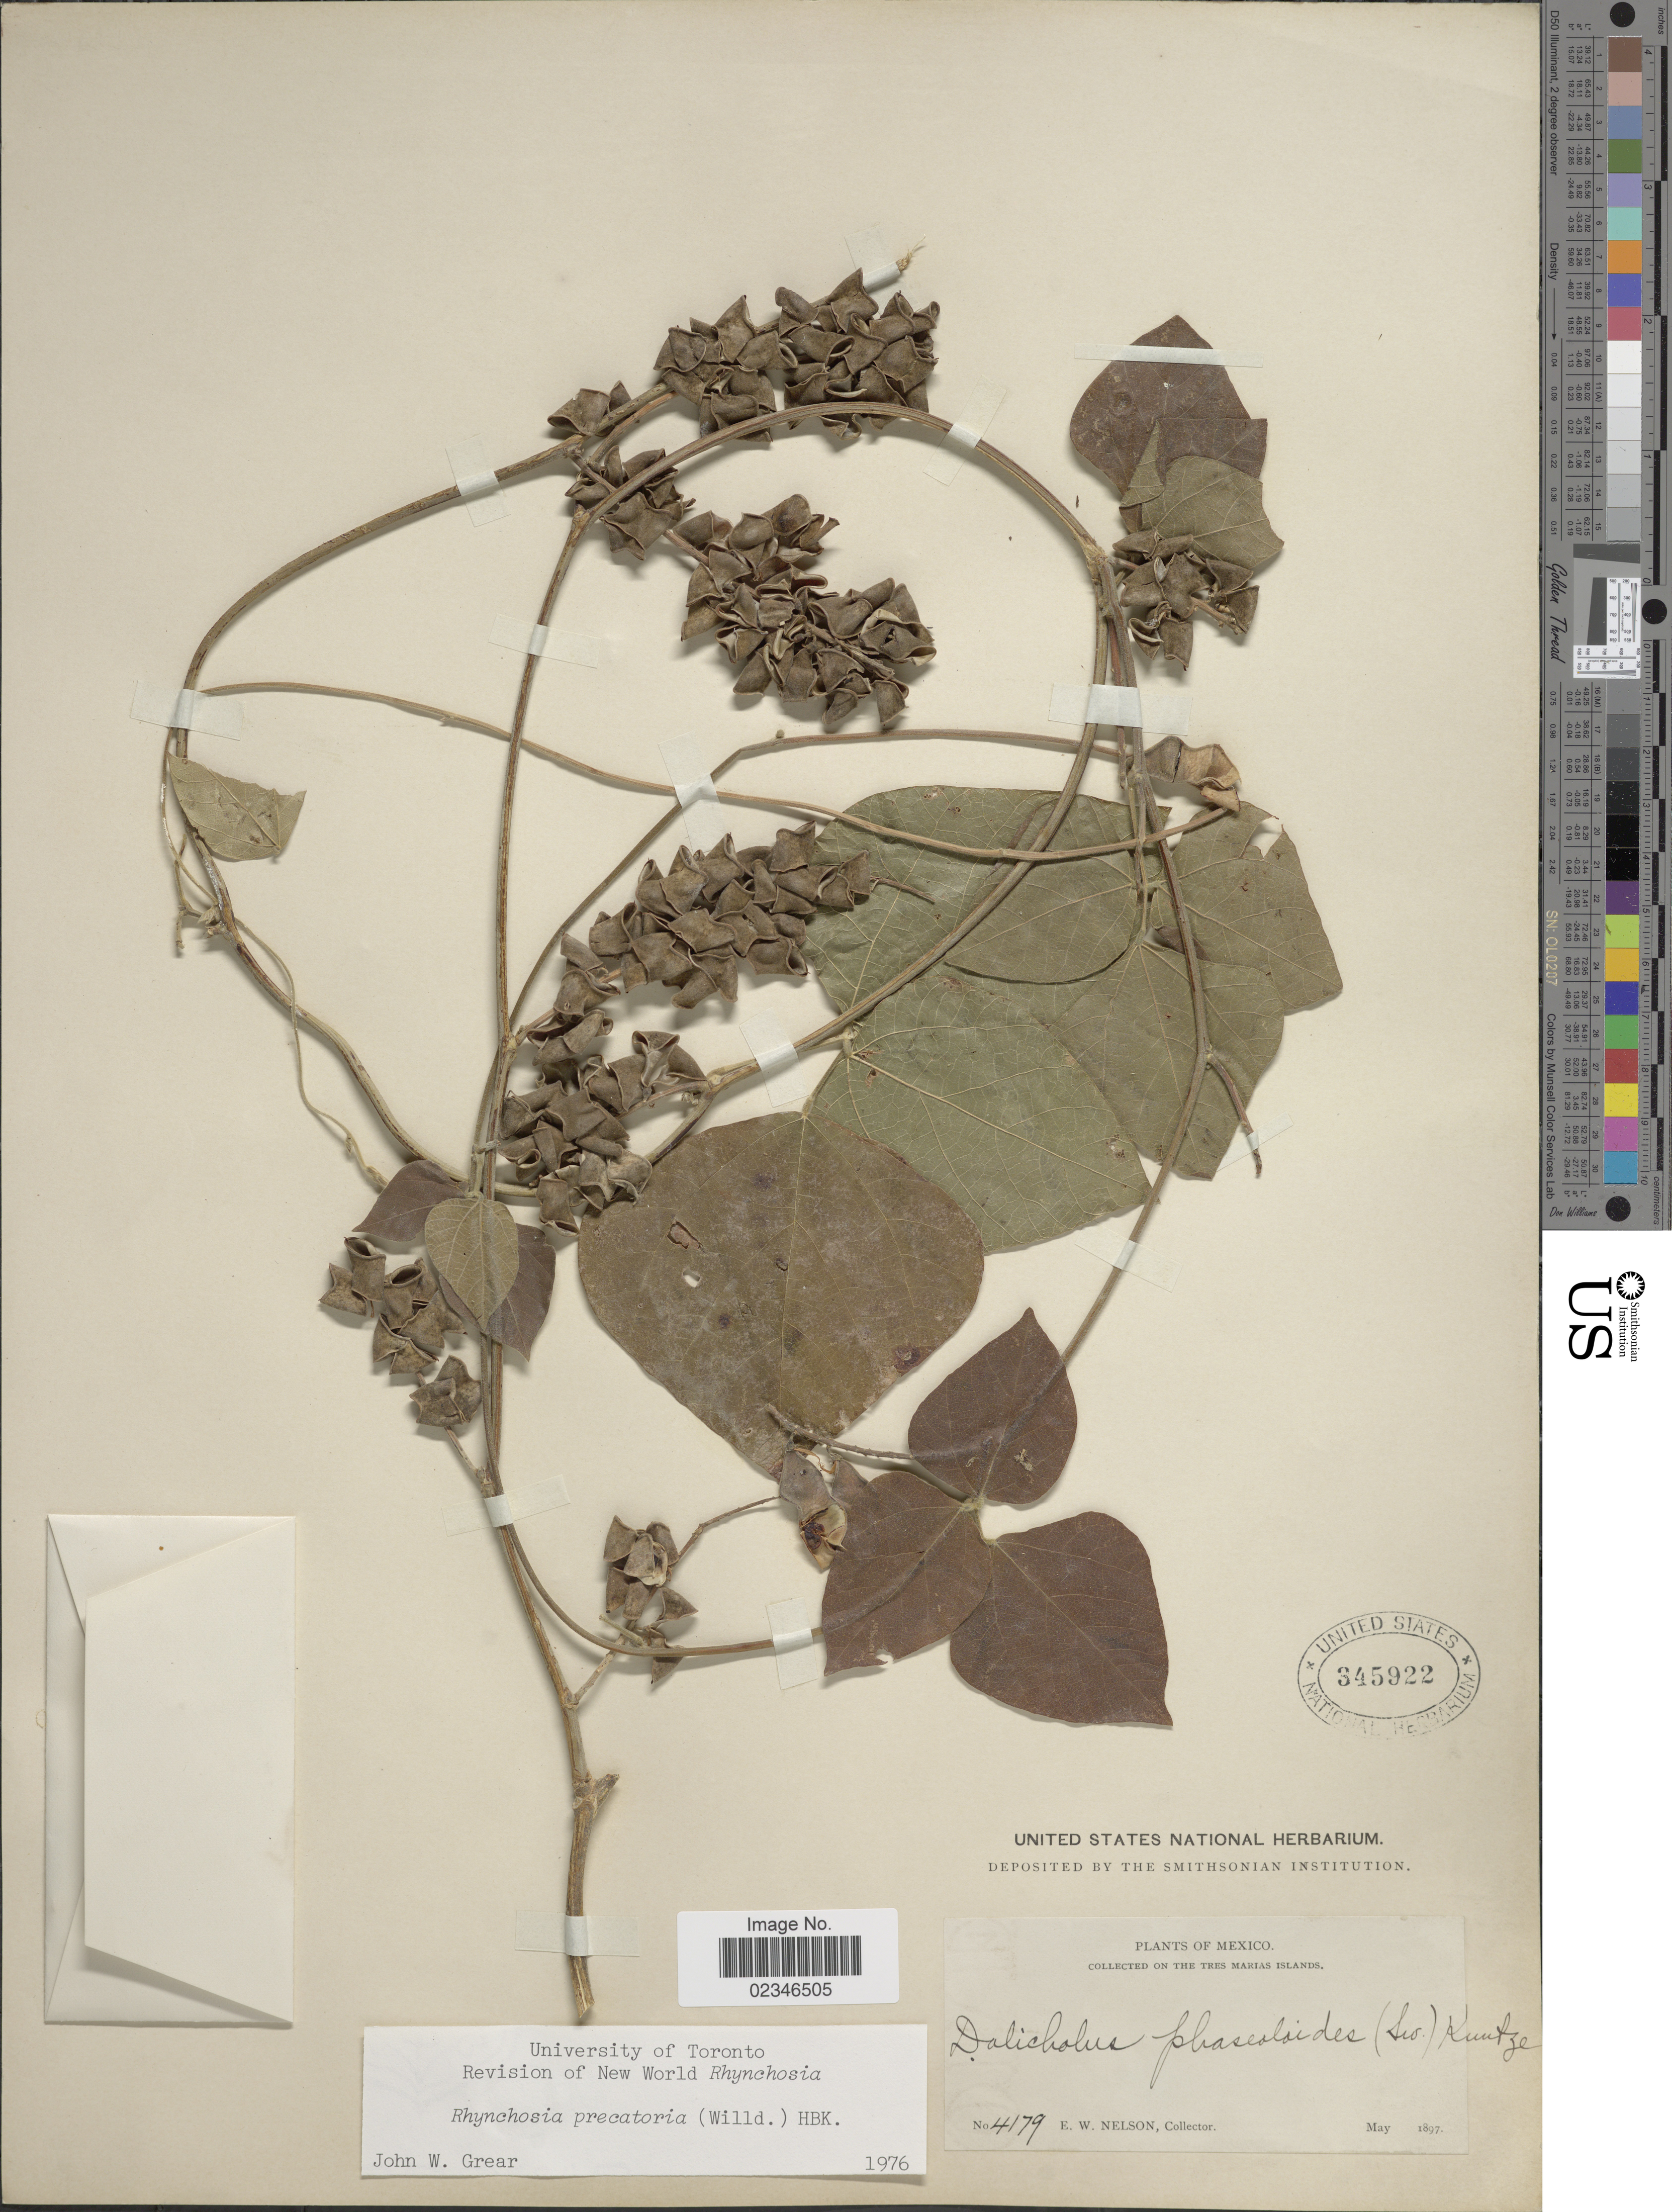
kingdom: Plantae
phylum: Tracheophyta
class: Magnoliopsida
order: Fabales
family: Fabaceae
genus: Rhynchosia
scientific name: Rhynchosia precatoria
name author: (Willd.) DC.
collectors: E. W. Nelson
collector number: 4179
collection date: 1897-05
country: Mexico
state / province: Nayarit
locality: On The Tres Marias Islands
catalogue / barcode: US 345922